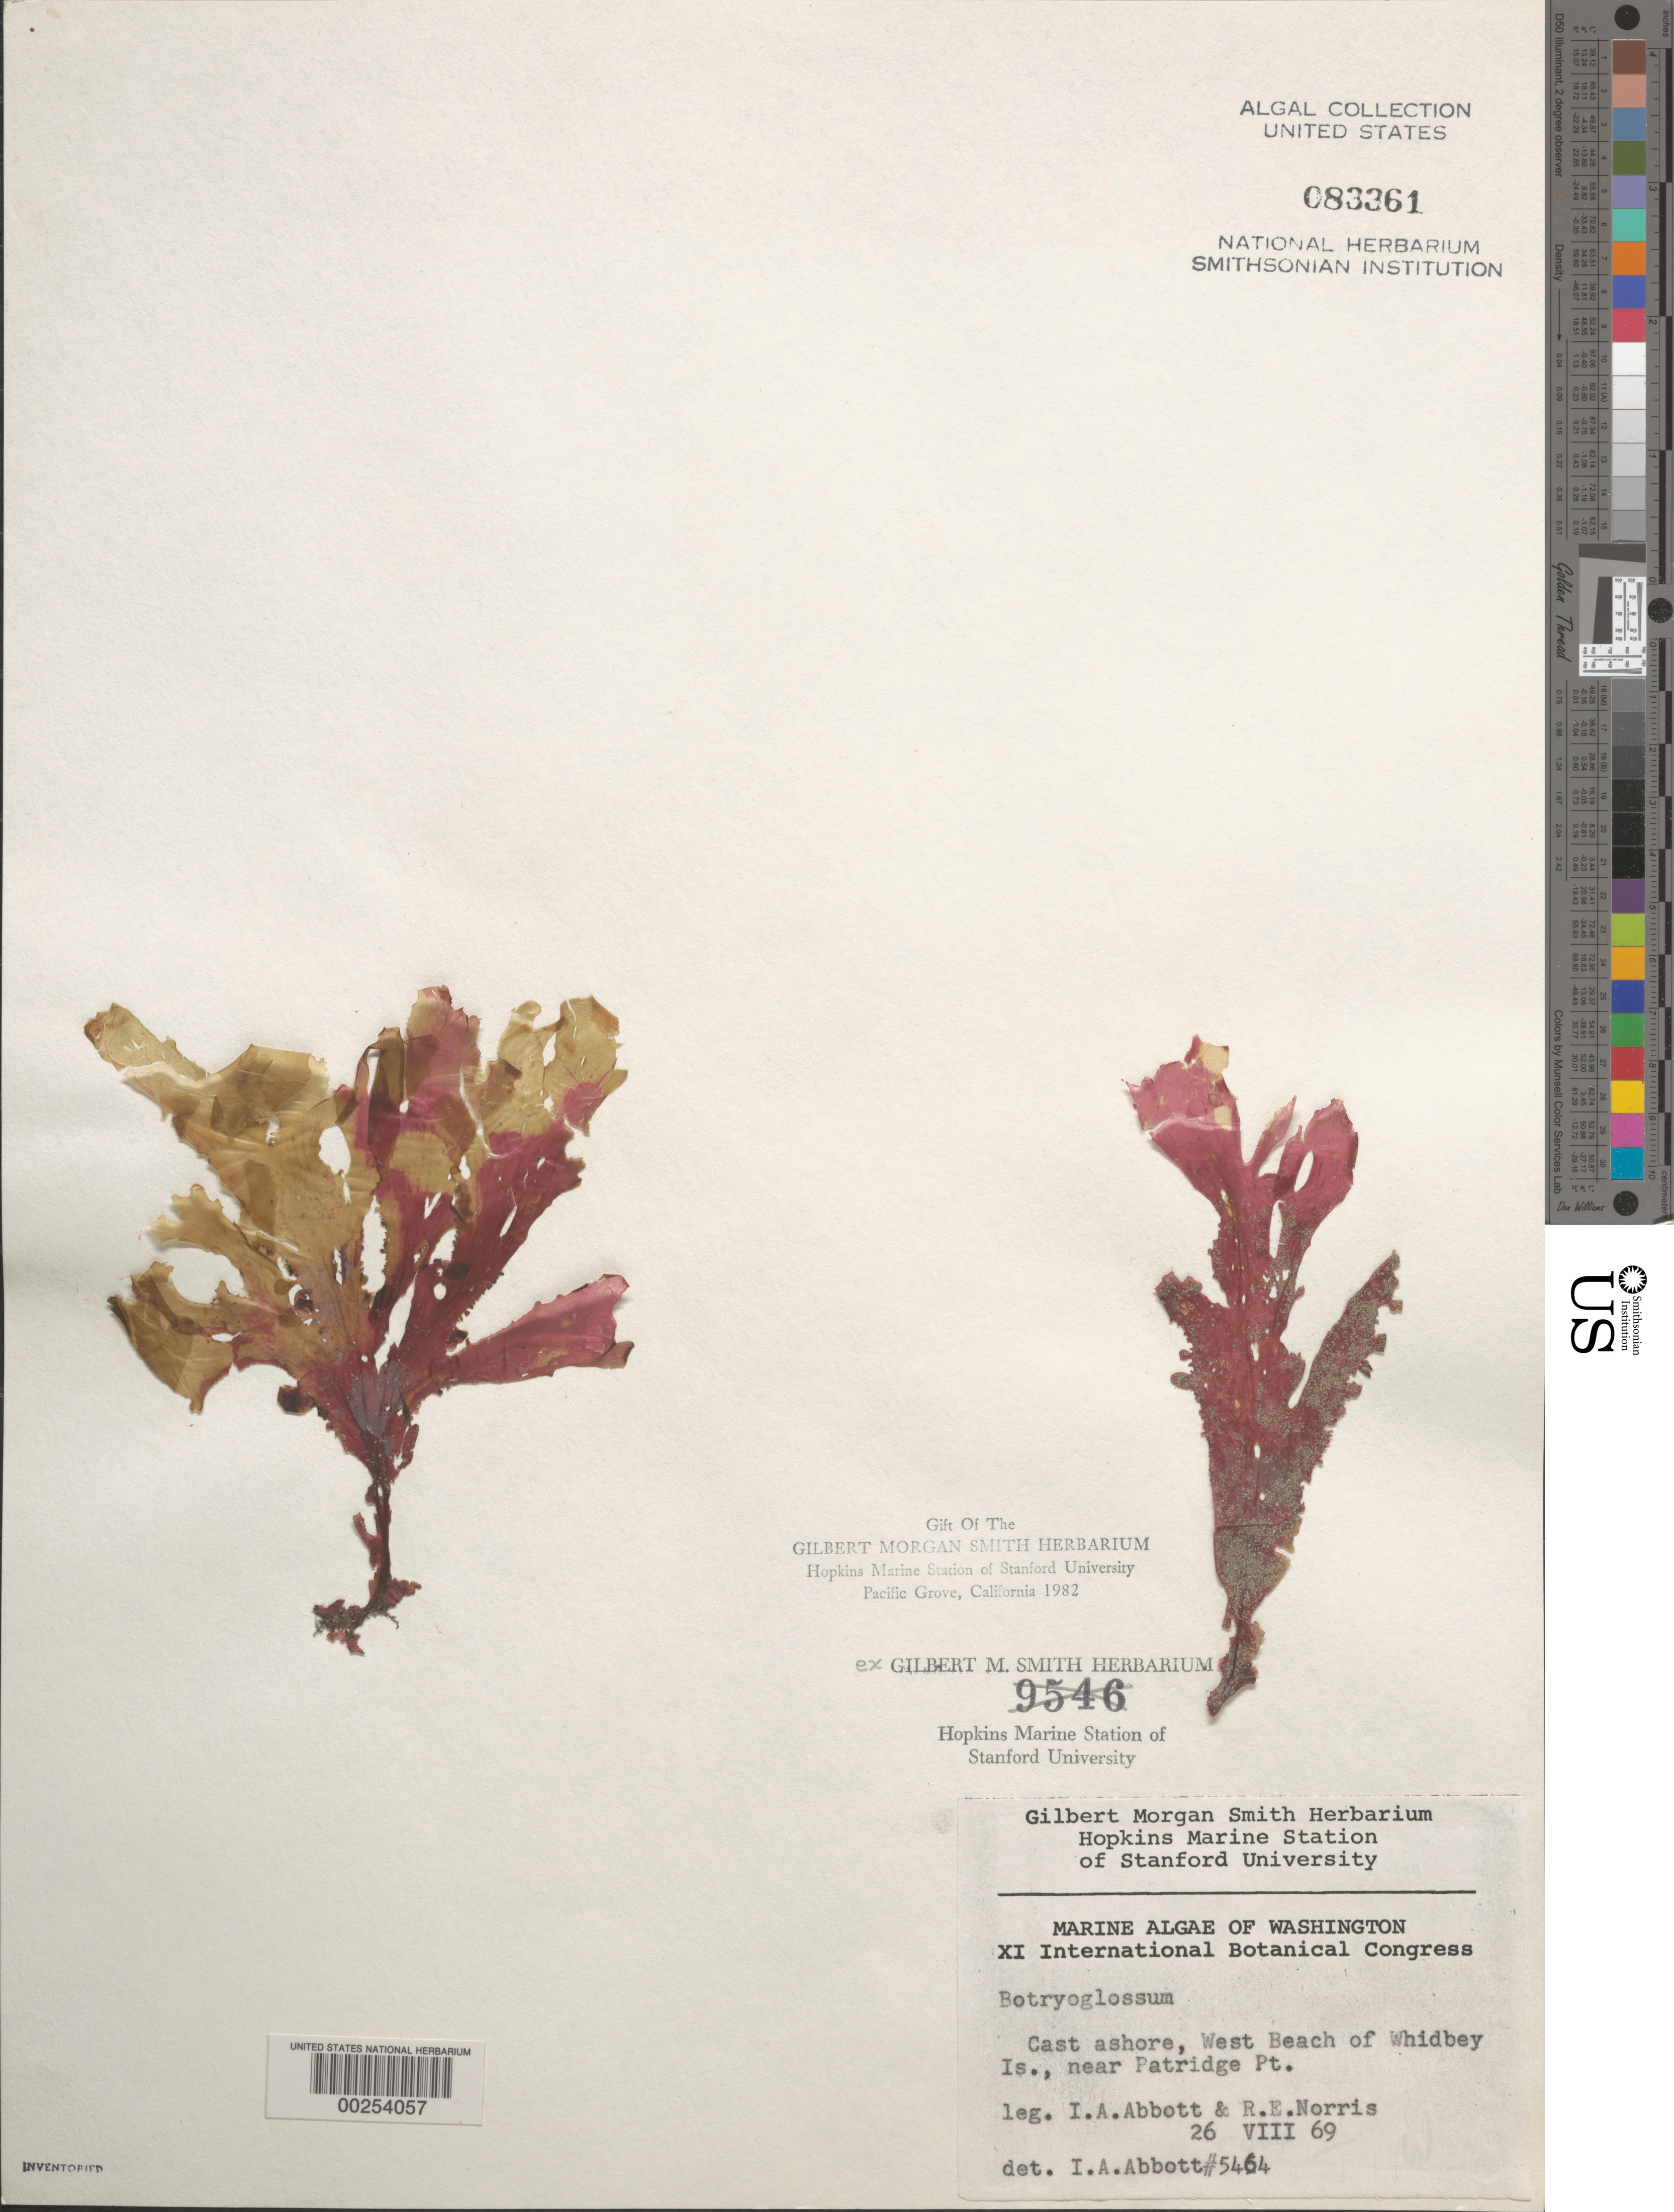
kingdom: Plantae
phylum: Rhodophyta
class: Florideophyceae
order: Ceramiales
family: Delesseriaceae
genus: Botryoglossum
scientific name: Botryoglossum sp.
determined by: Abbott, Isabella A.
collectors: I. A. Abbott & R. E. Norris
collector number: IAA 5464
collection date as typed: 26 Aug 1969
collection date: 1969-08-26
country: United States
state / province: Washington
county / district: Island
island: Whidbey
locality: West Beach near Partridge Point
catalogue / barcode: US 83361